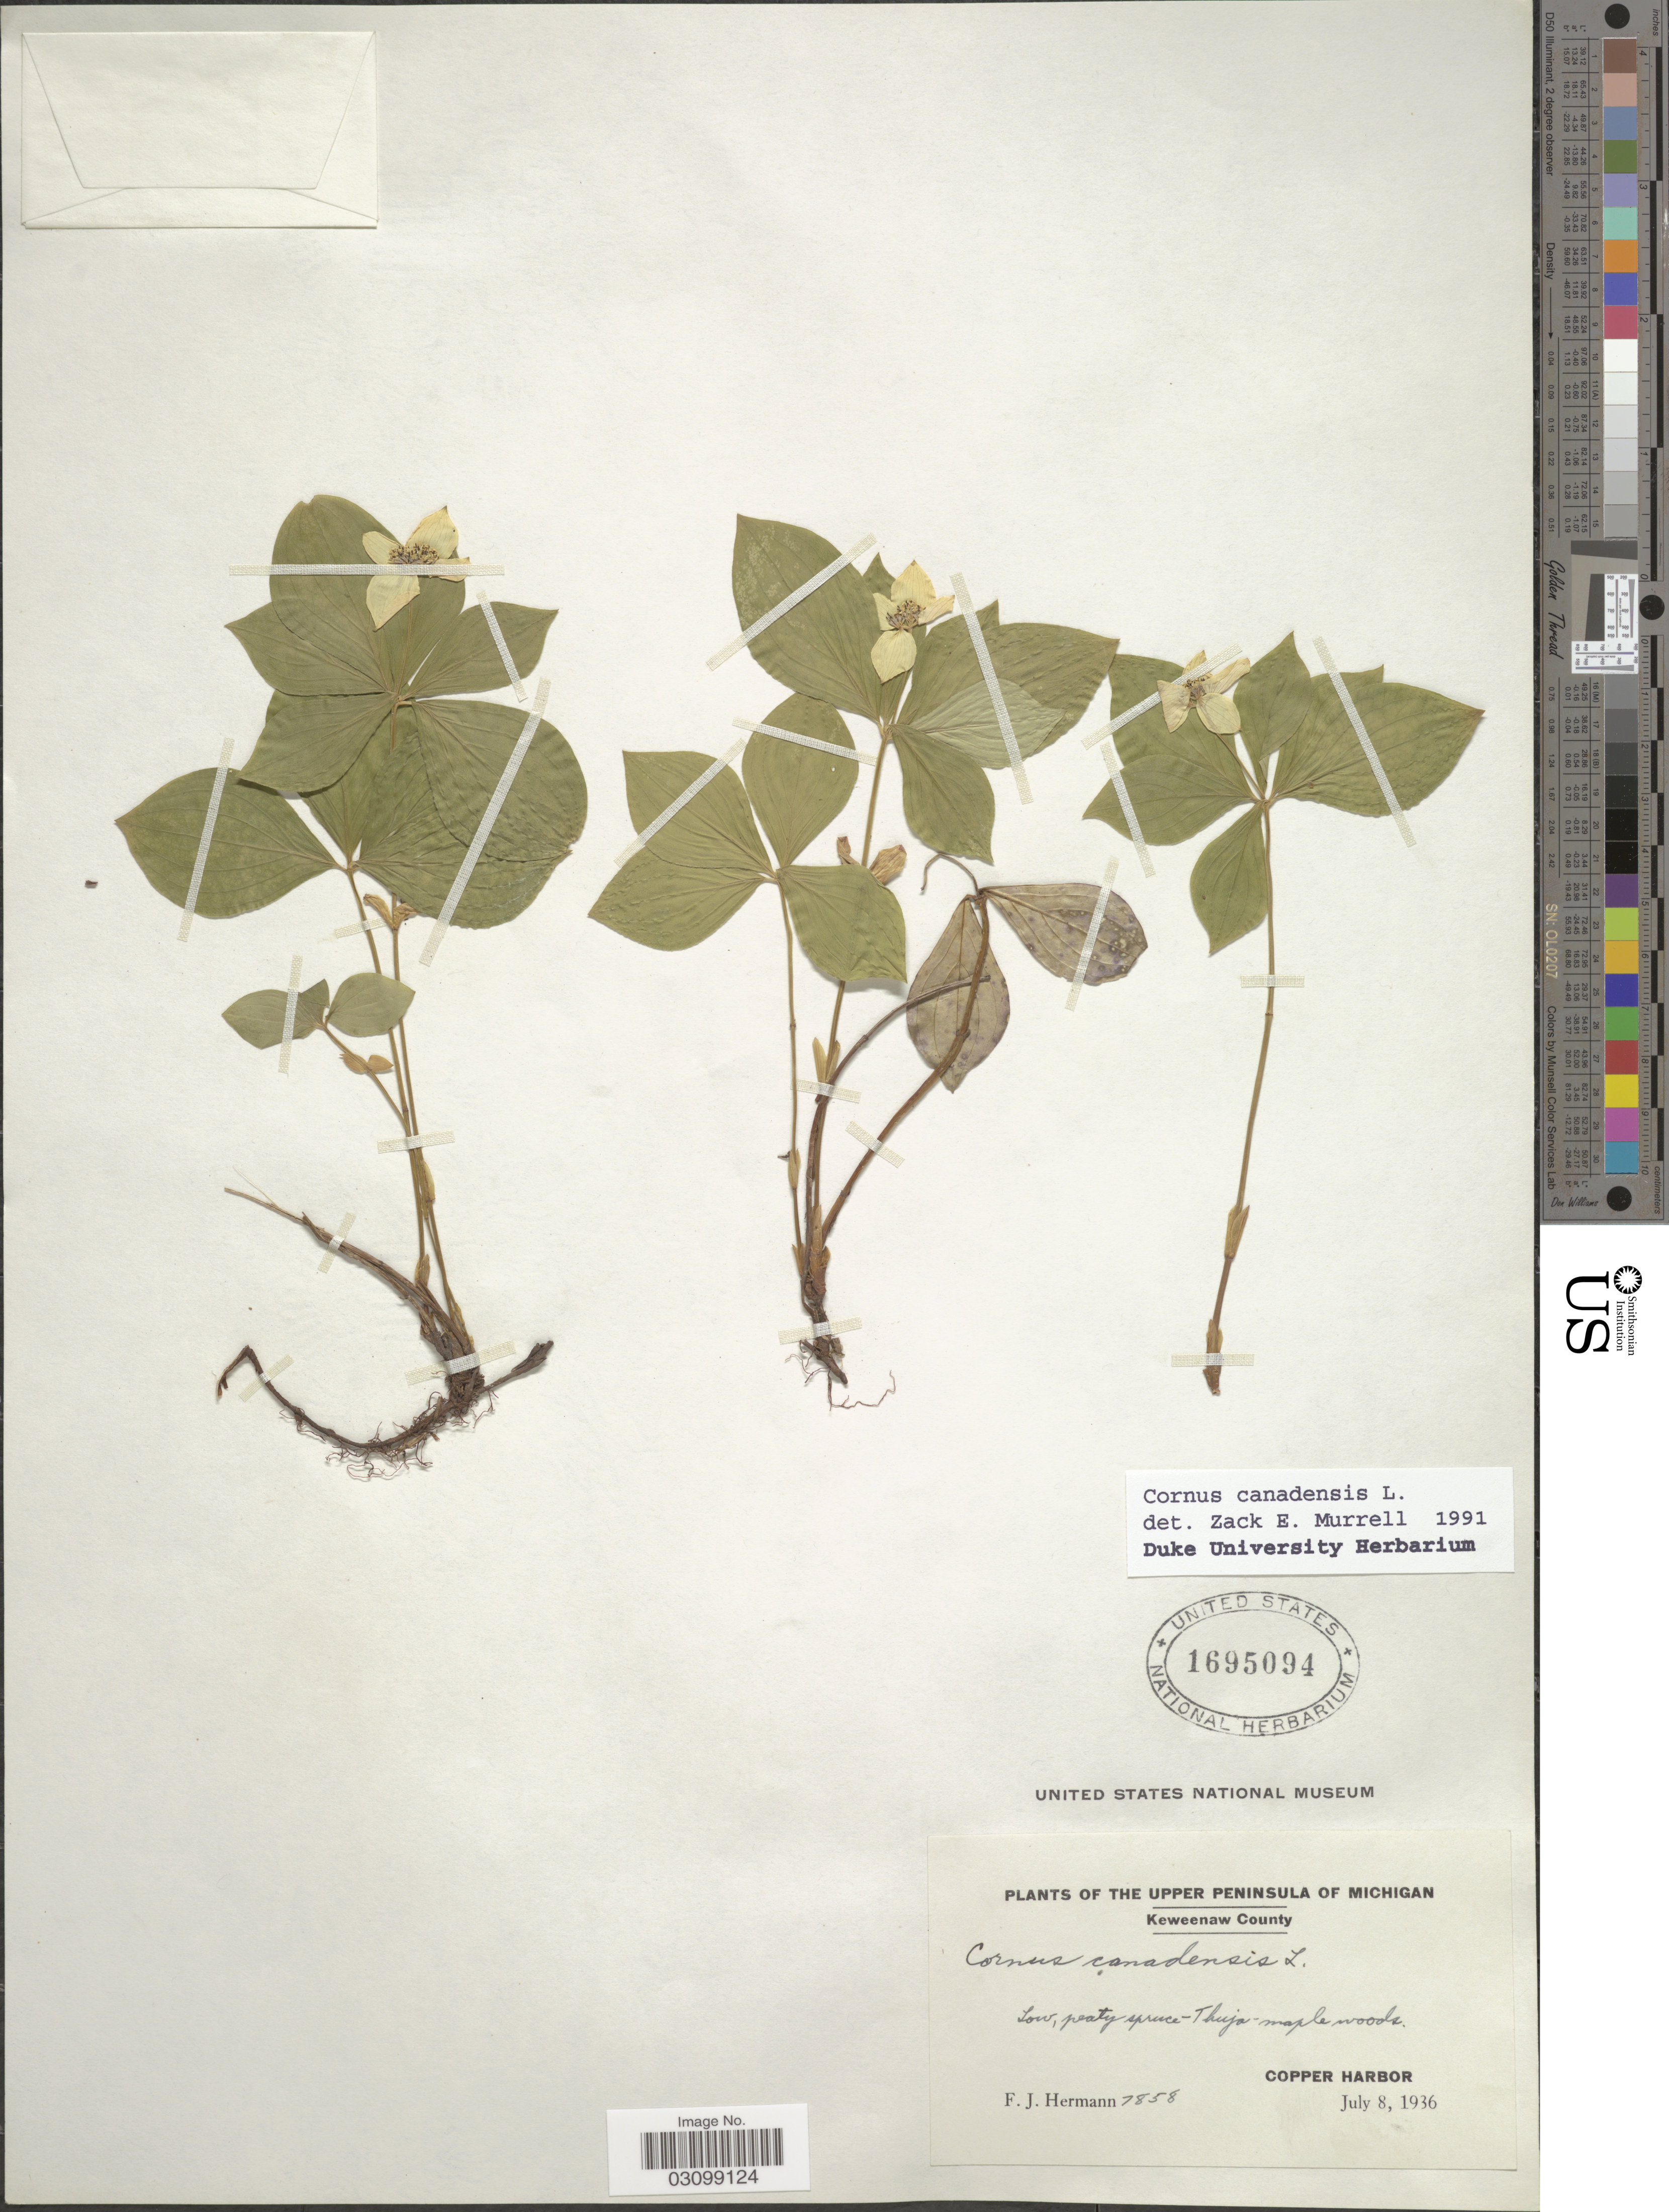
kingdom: Plantae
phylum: Tracheophyta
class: Magnoliopsida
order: Cornales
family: Cornaceae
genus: Cornus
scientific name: Cornus canadensis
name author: L.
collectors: F. J. Hermann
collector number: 7858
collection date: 1936-07-08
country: United States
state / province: Michigan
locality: Upper Peninsula of Michigan. Keweenaw County. Copper Harbor.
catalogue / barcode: US 1695094